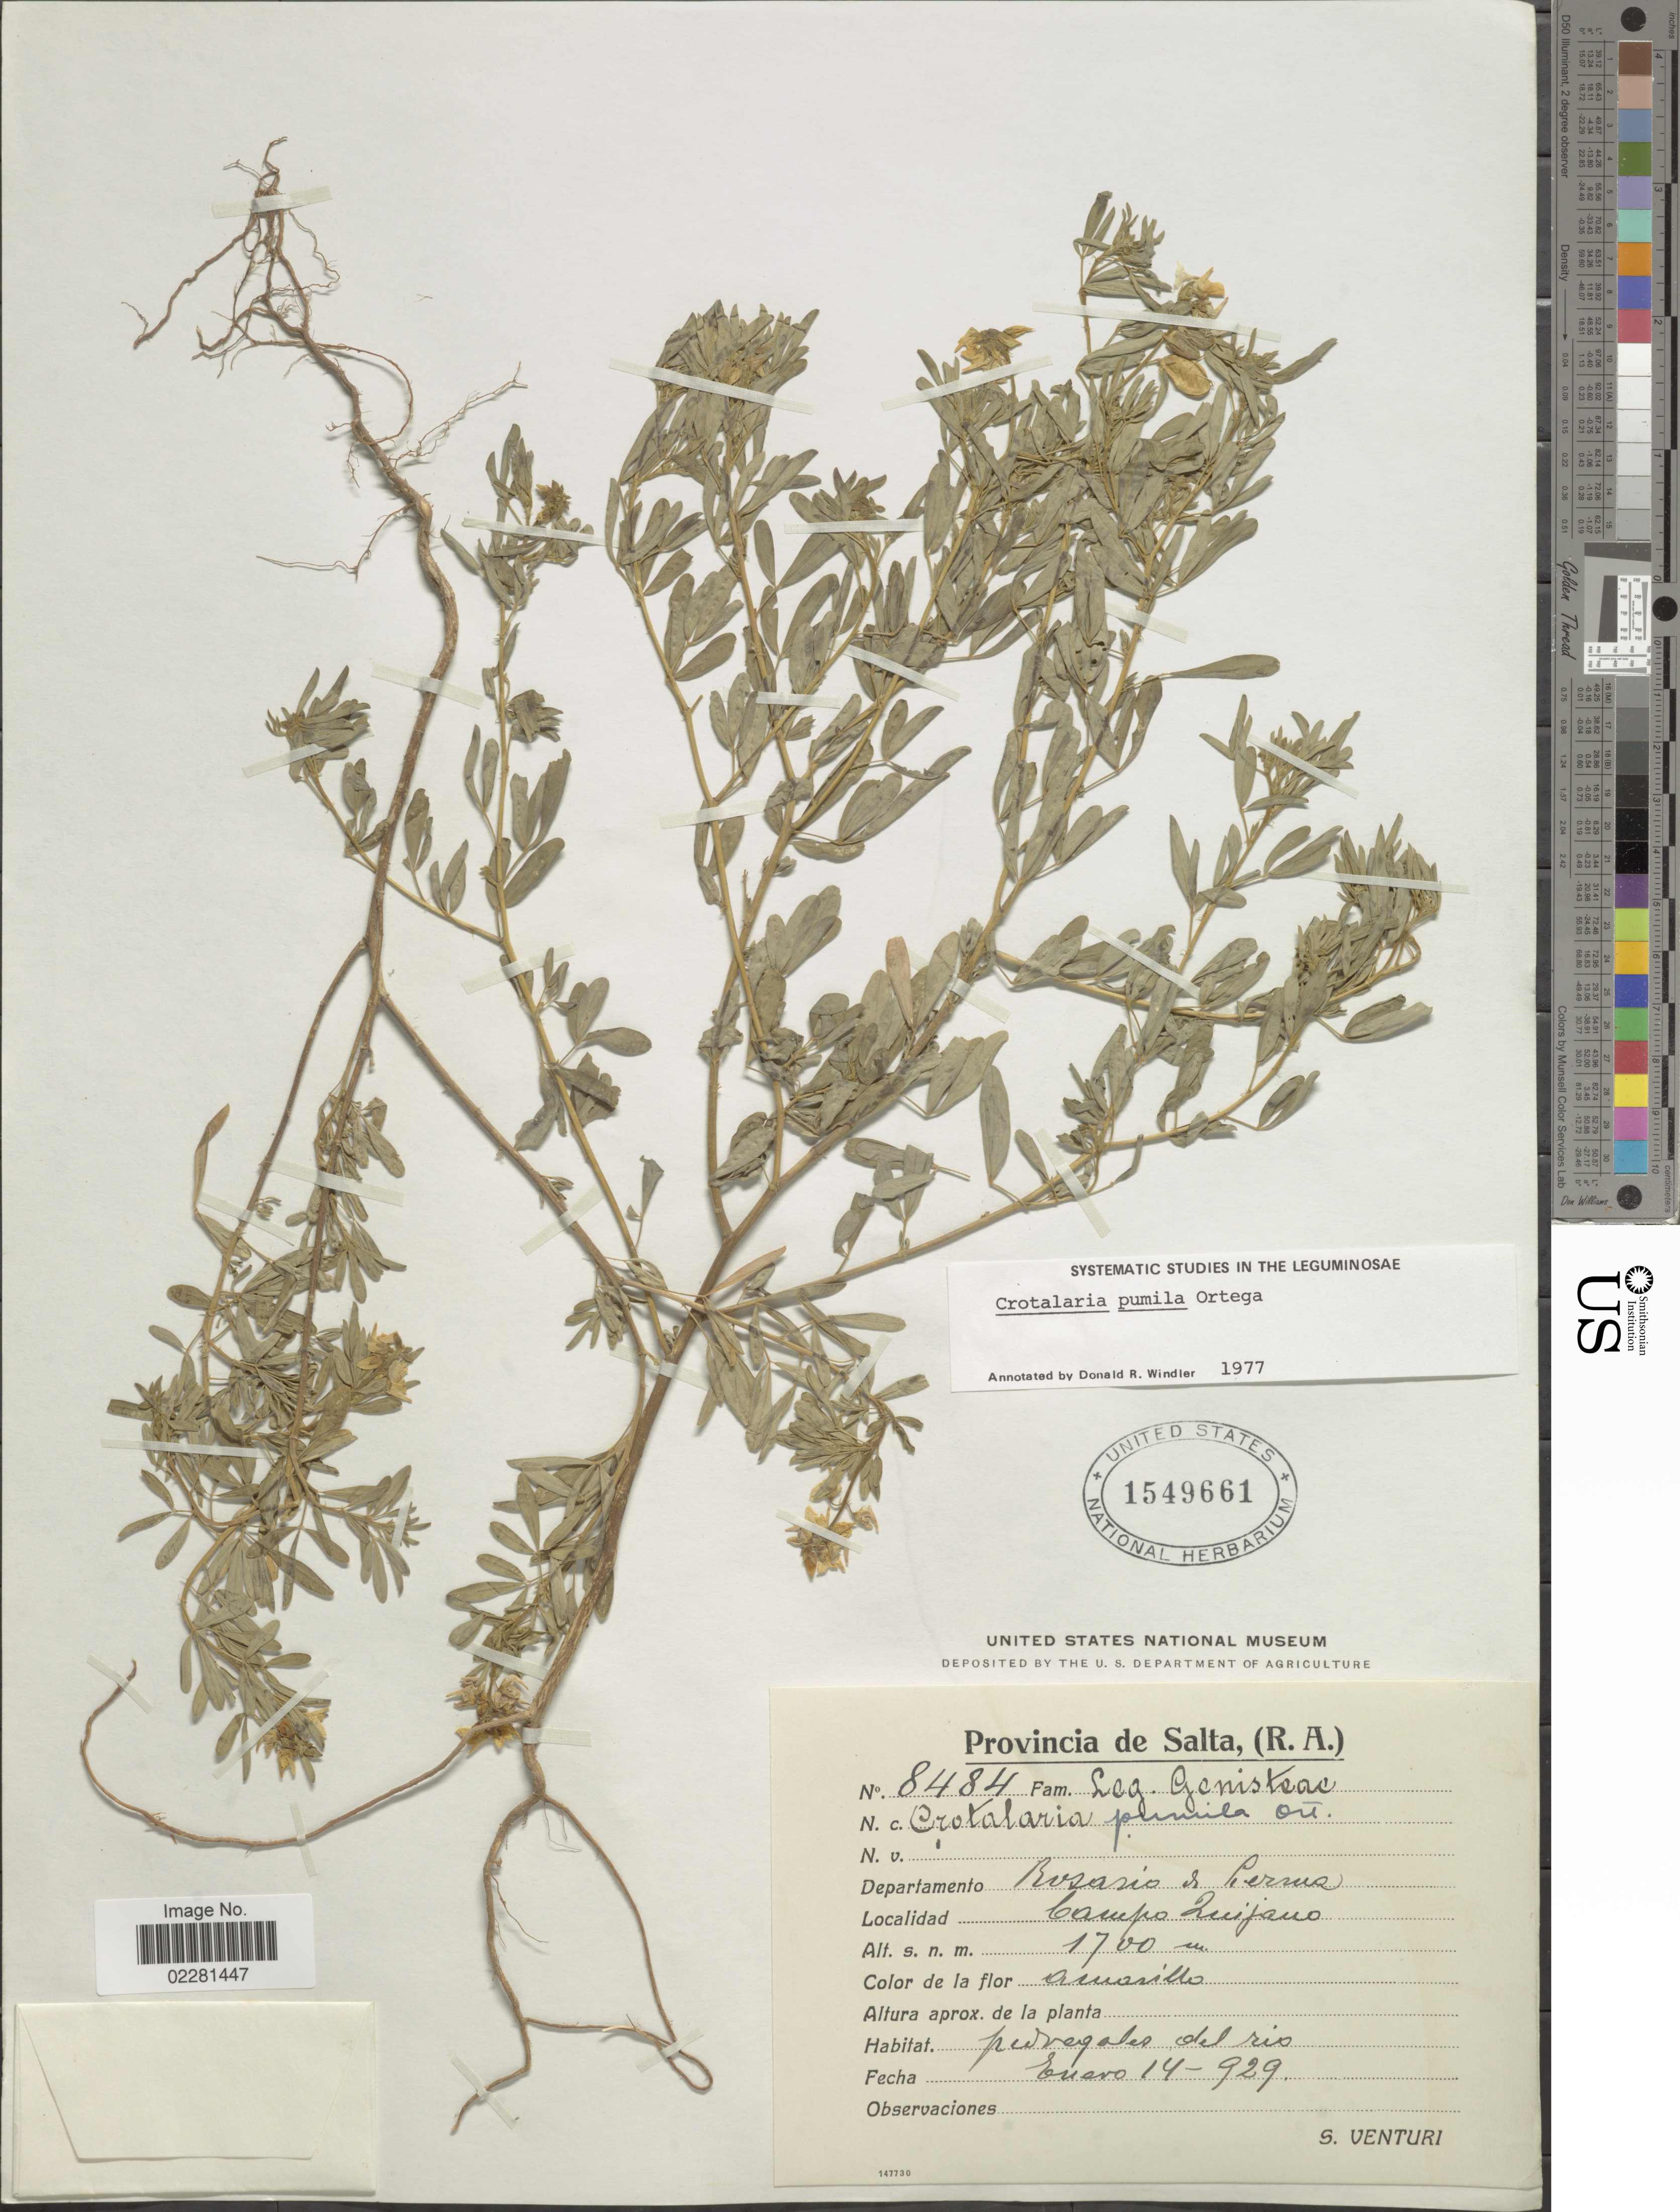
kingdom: Plantae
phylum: Tracheophyta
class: Magnoliopsida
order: Fabales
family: Fabaceae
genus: Crotalaria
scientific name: Crotalaria pumila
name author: Ortega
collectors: S. Venturi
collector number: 8484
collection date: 1929-01-14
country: Argentina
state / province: Salta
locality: Departamento Rosario de Lerma, Campo Quijano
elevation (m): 1700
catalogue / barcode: US 1549661